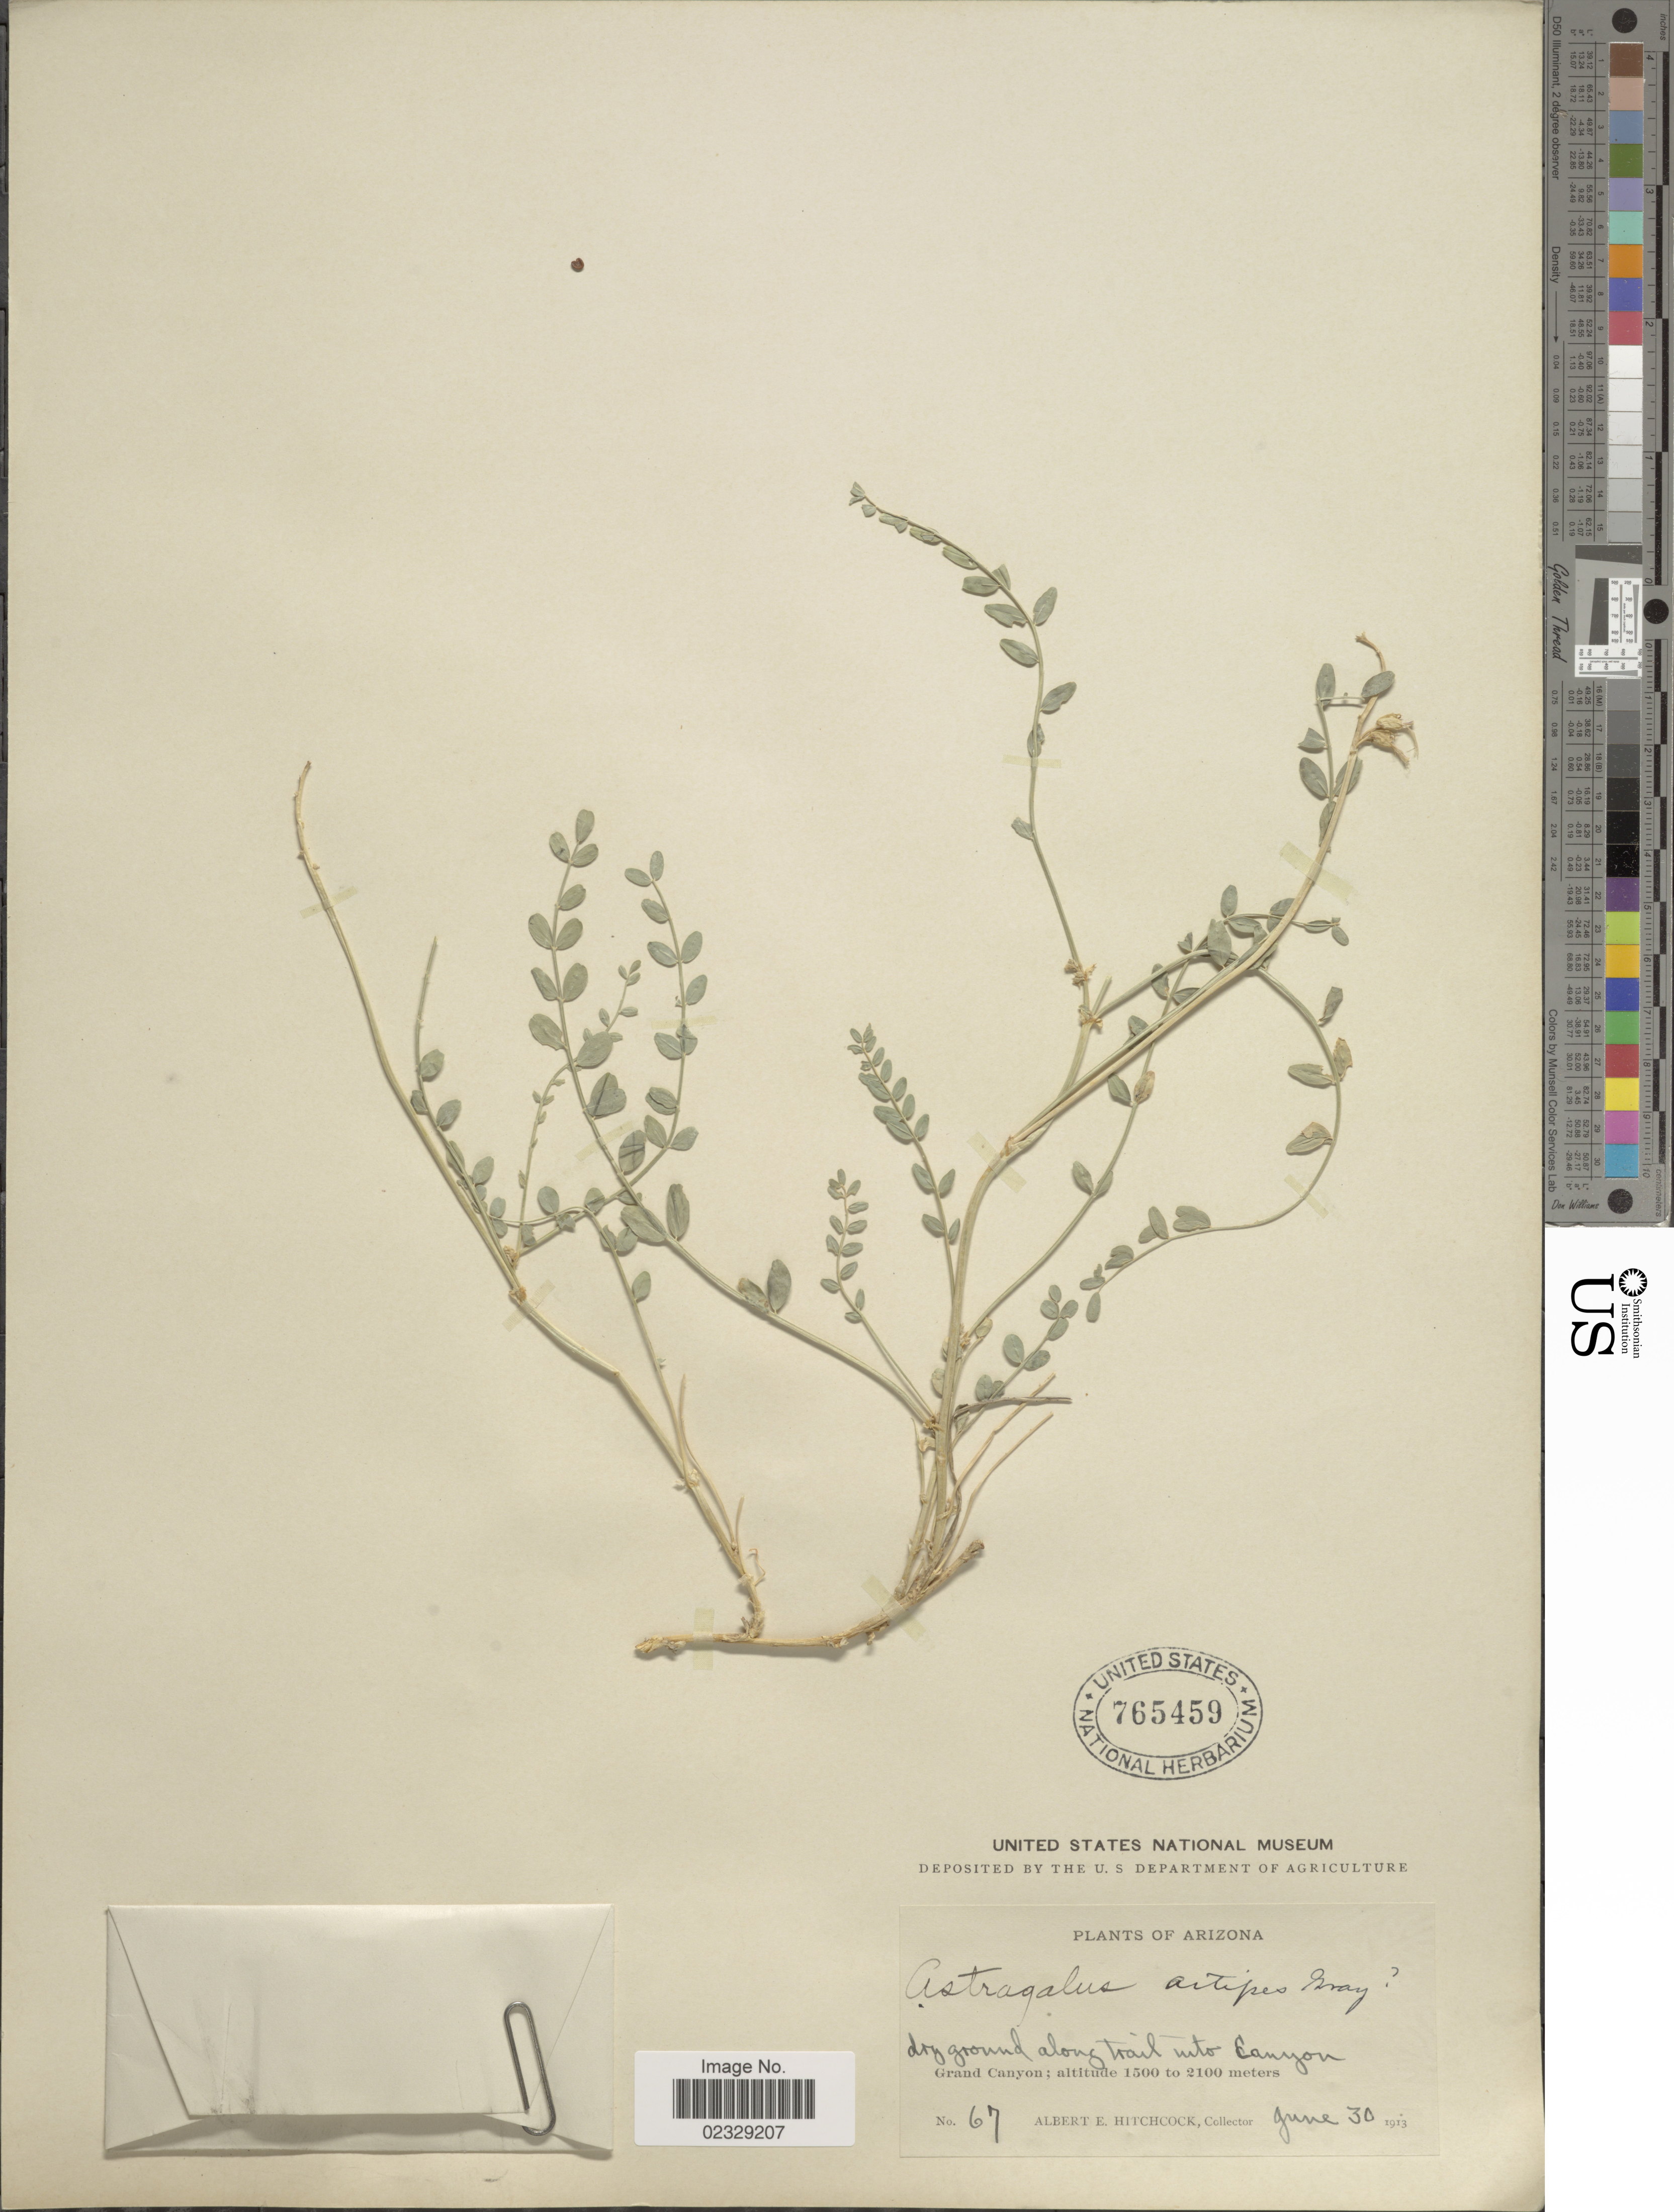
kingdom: Plantae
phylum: Tracheophyta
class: Magnoliopsida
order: Fabales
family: Fabaceae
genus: Astragalus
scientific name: Astragalus artipes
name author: A. Gray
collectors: A. Hitchcock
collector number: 67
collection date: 1913-06-30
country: United States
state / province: Arizona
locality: Grand Canyon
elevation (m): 1500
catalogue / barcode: US 765459